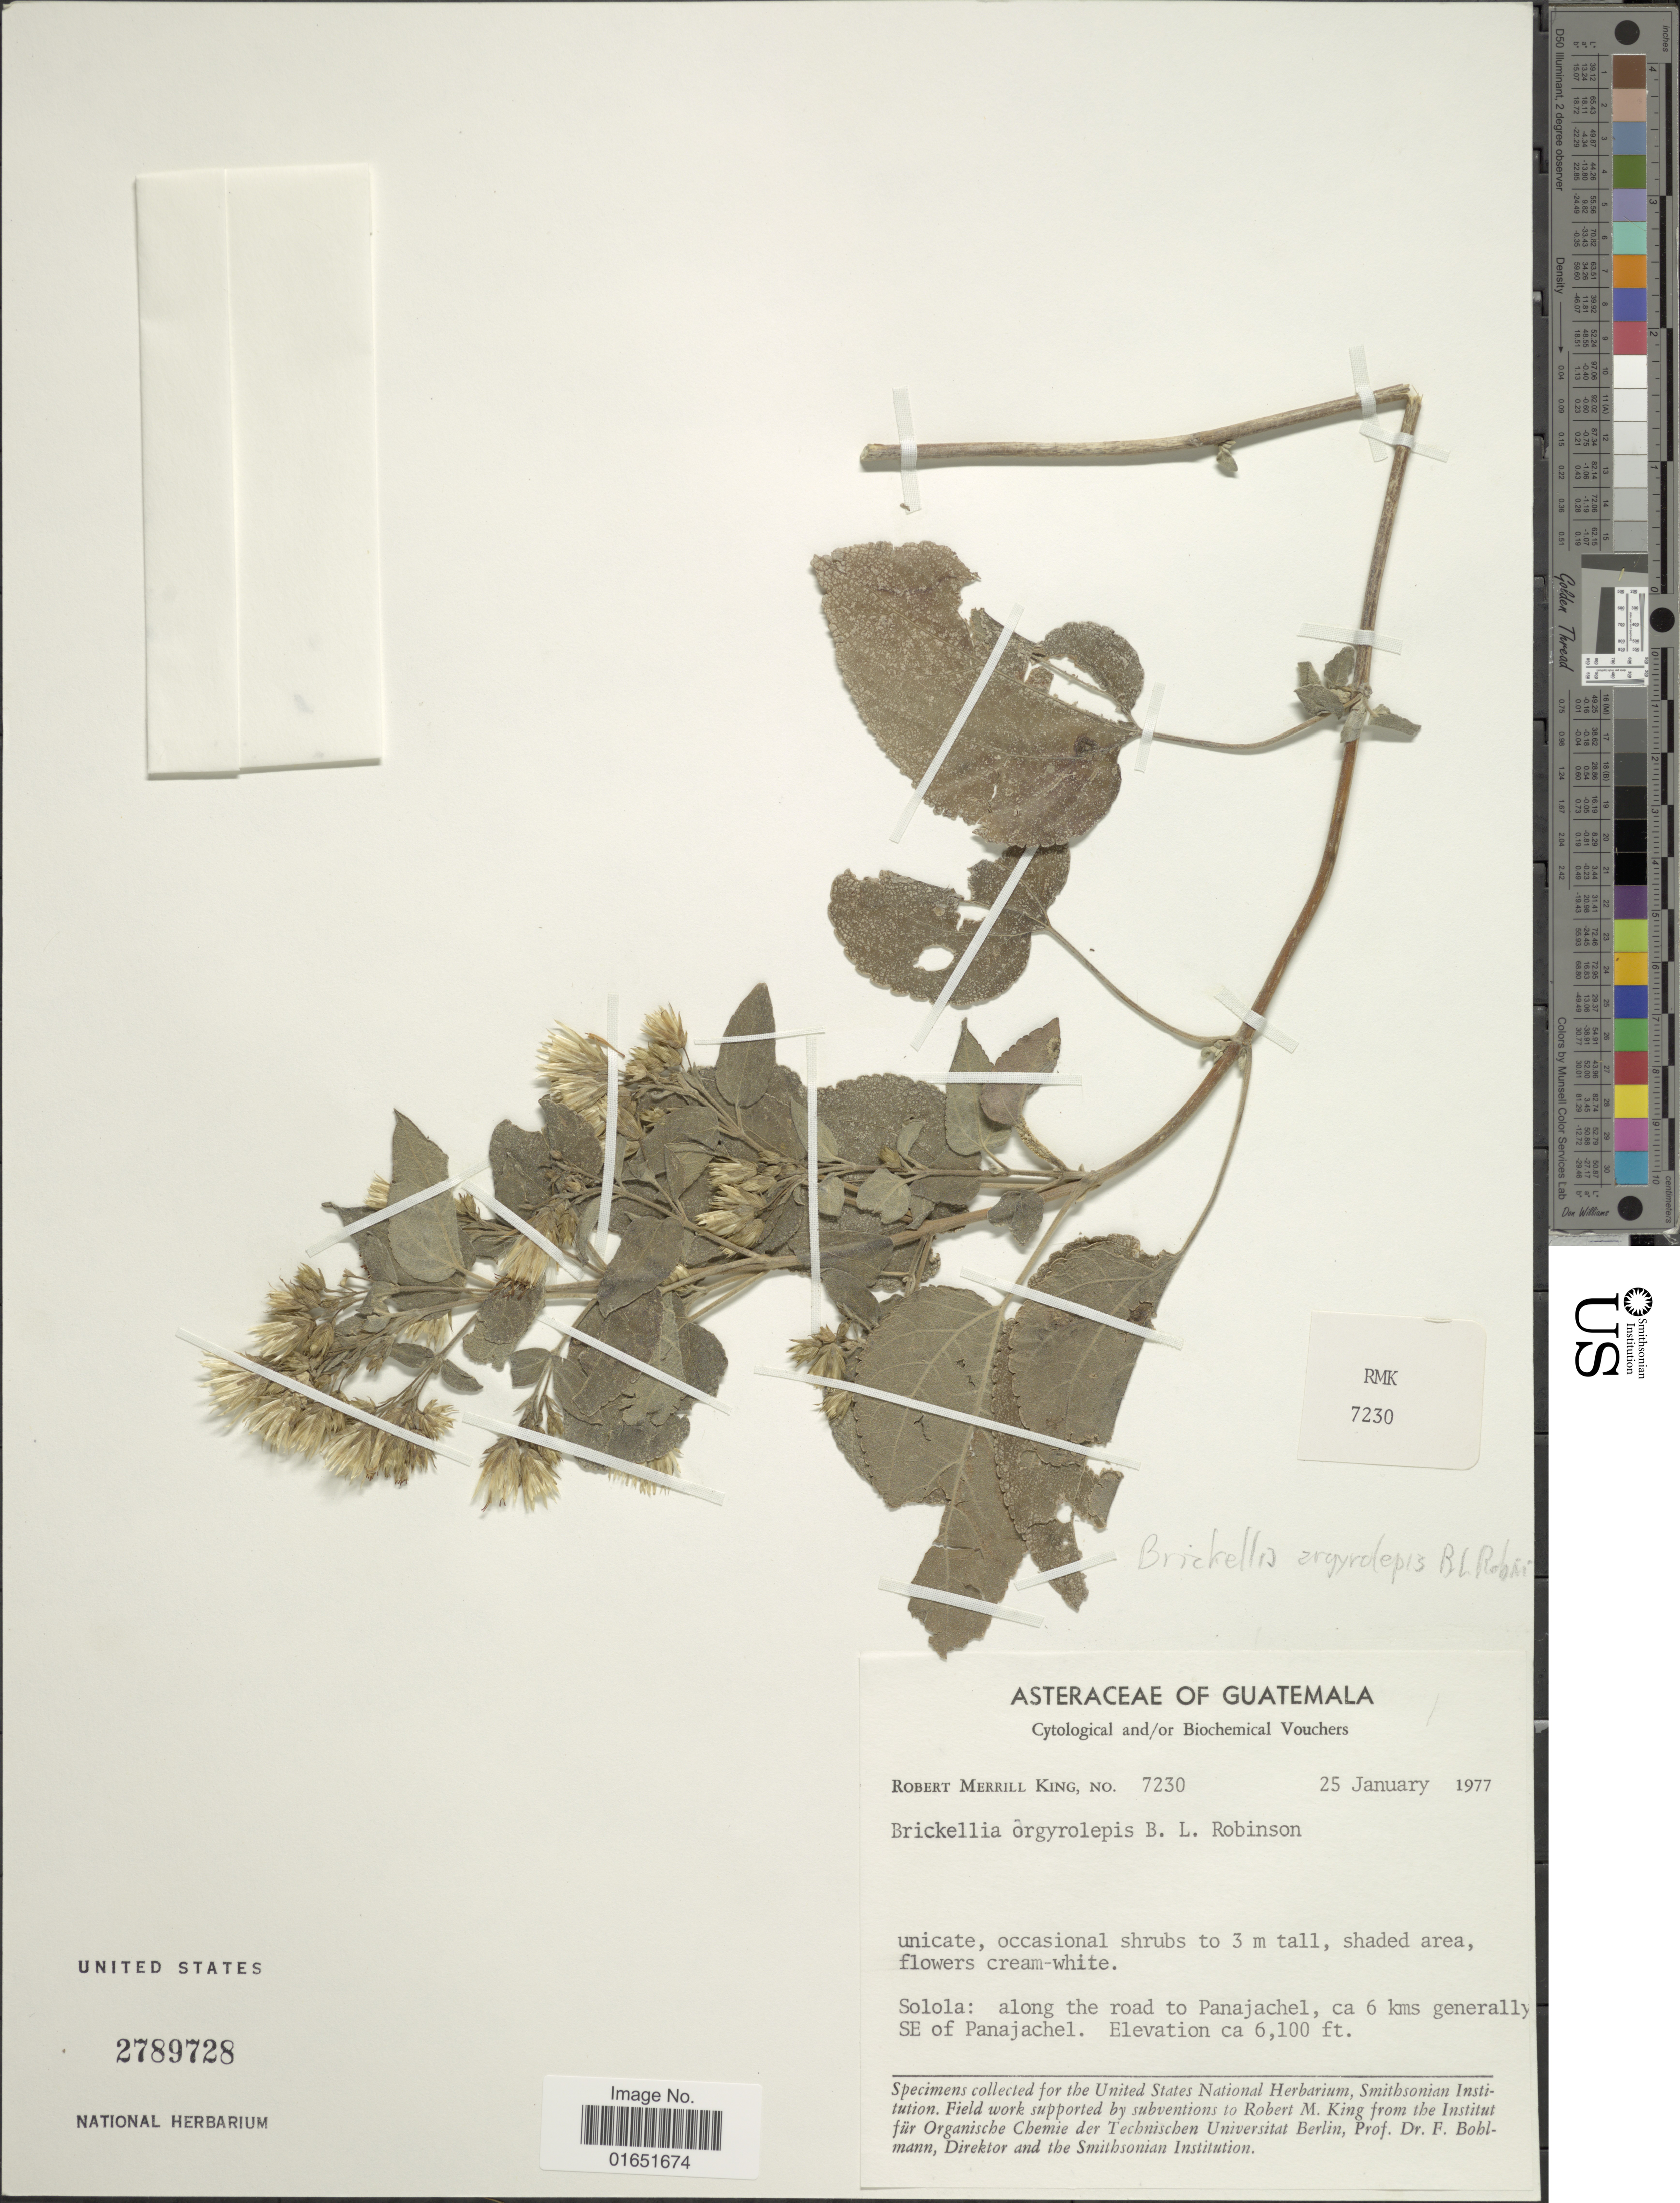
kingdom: Plantae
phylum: Tracheophyta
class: Magnoliopsida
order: Asterales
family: Asteraceae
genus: Brickellia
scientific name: Brickellia argyrolepis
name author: B.L. Rob.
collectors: R. M. King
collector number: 7230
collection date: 1977-01-25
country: Guatemala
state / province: Sololá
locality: Along the road to Panajachel, ca. 6 kms generally, SE of Panajachel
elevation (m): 1859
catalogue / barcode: US 2789728